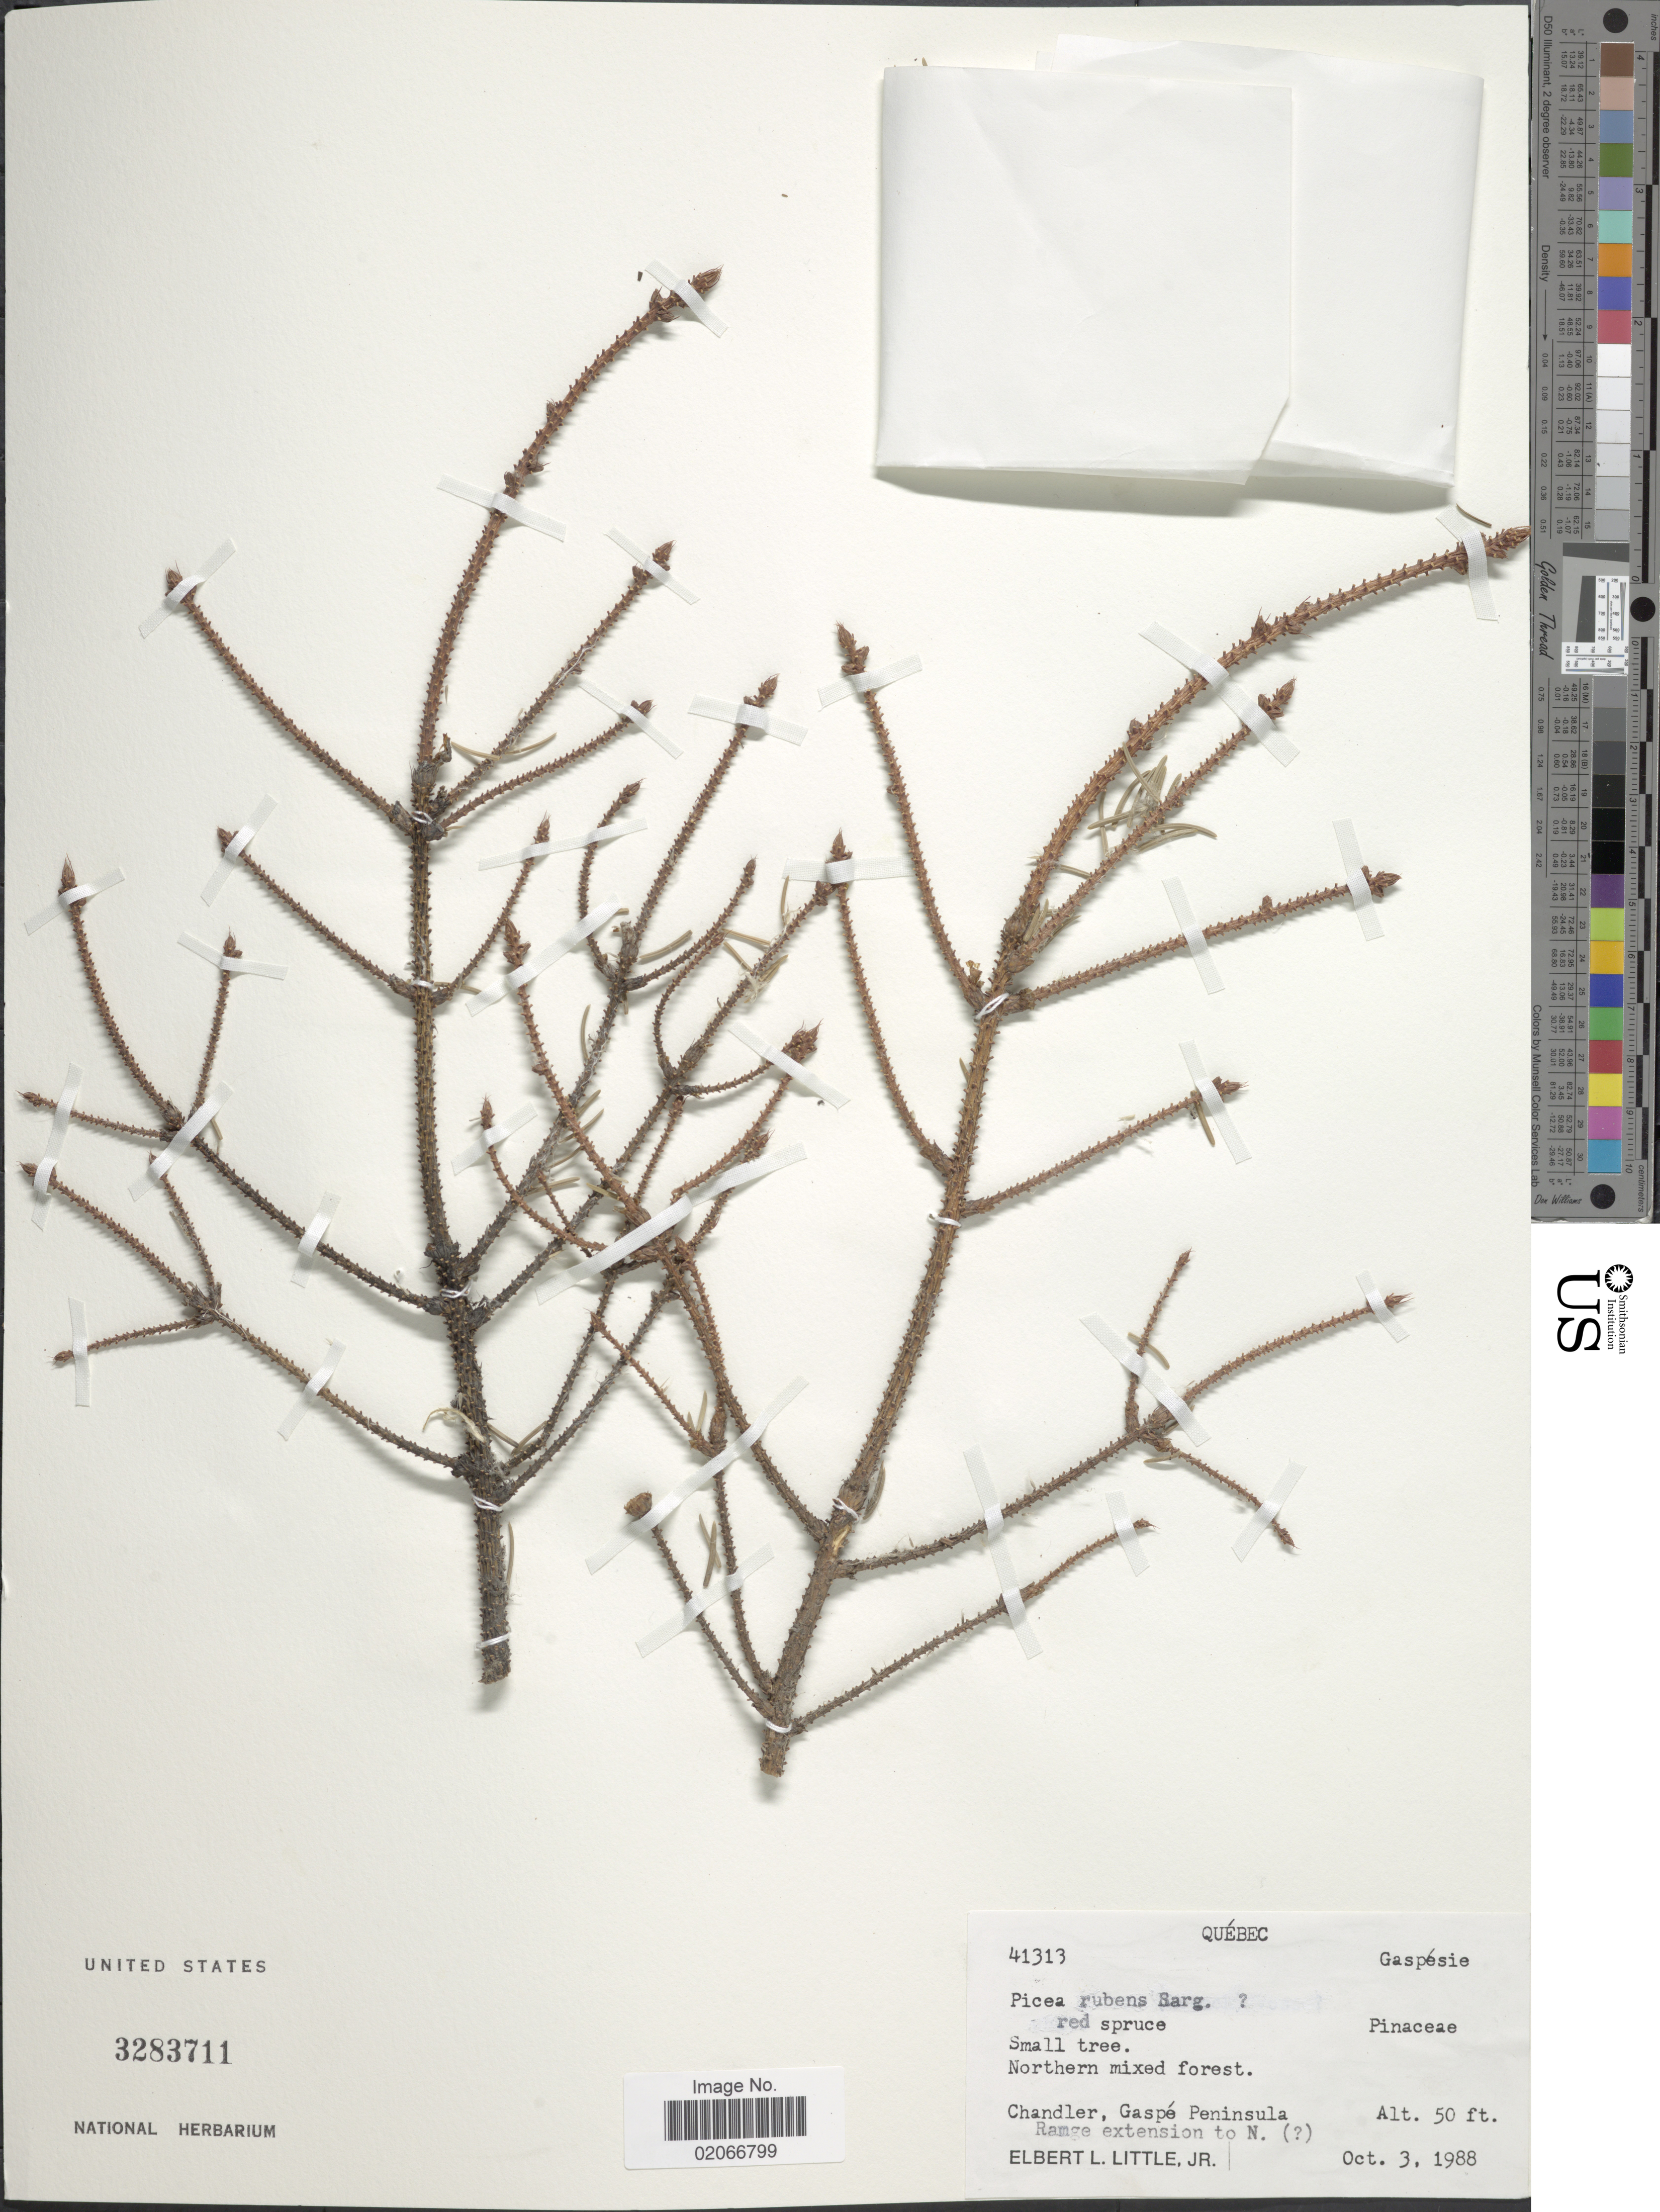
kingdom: Plantae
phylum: Tracheophyta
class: Pinopsida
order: Pinales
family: Pinaceae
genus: Picea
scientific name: Picea rubens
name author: Sarg.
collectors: E. L. Little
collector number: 41313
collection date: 1988-10-03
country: Canada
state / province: Quebec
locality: Gaspesie, Chandler, Gaspe Peninsula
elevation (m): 15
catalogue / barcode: US 3283711